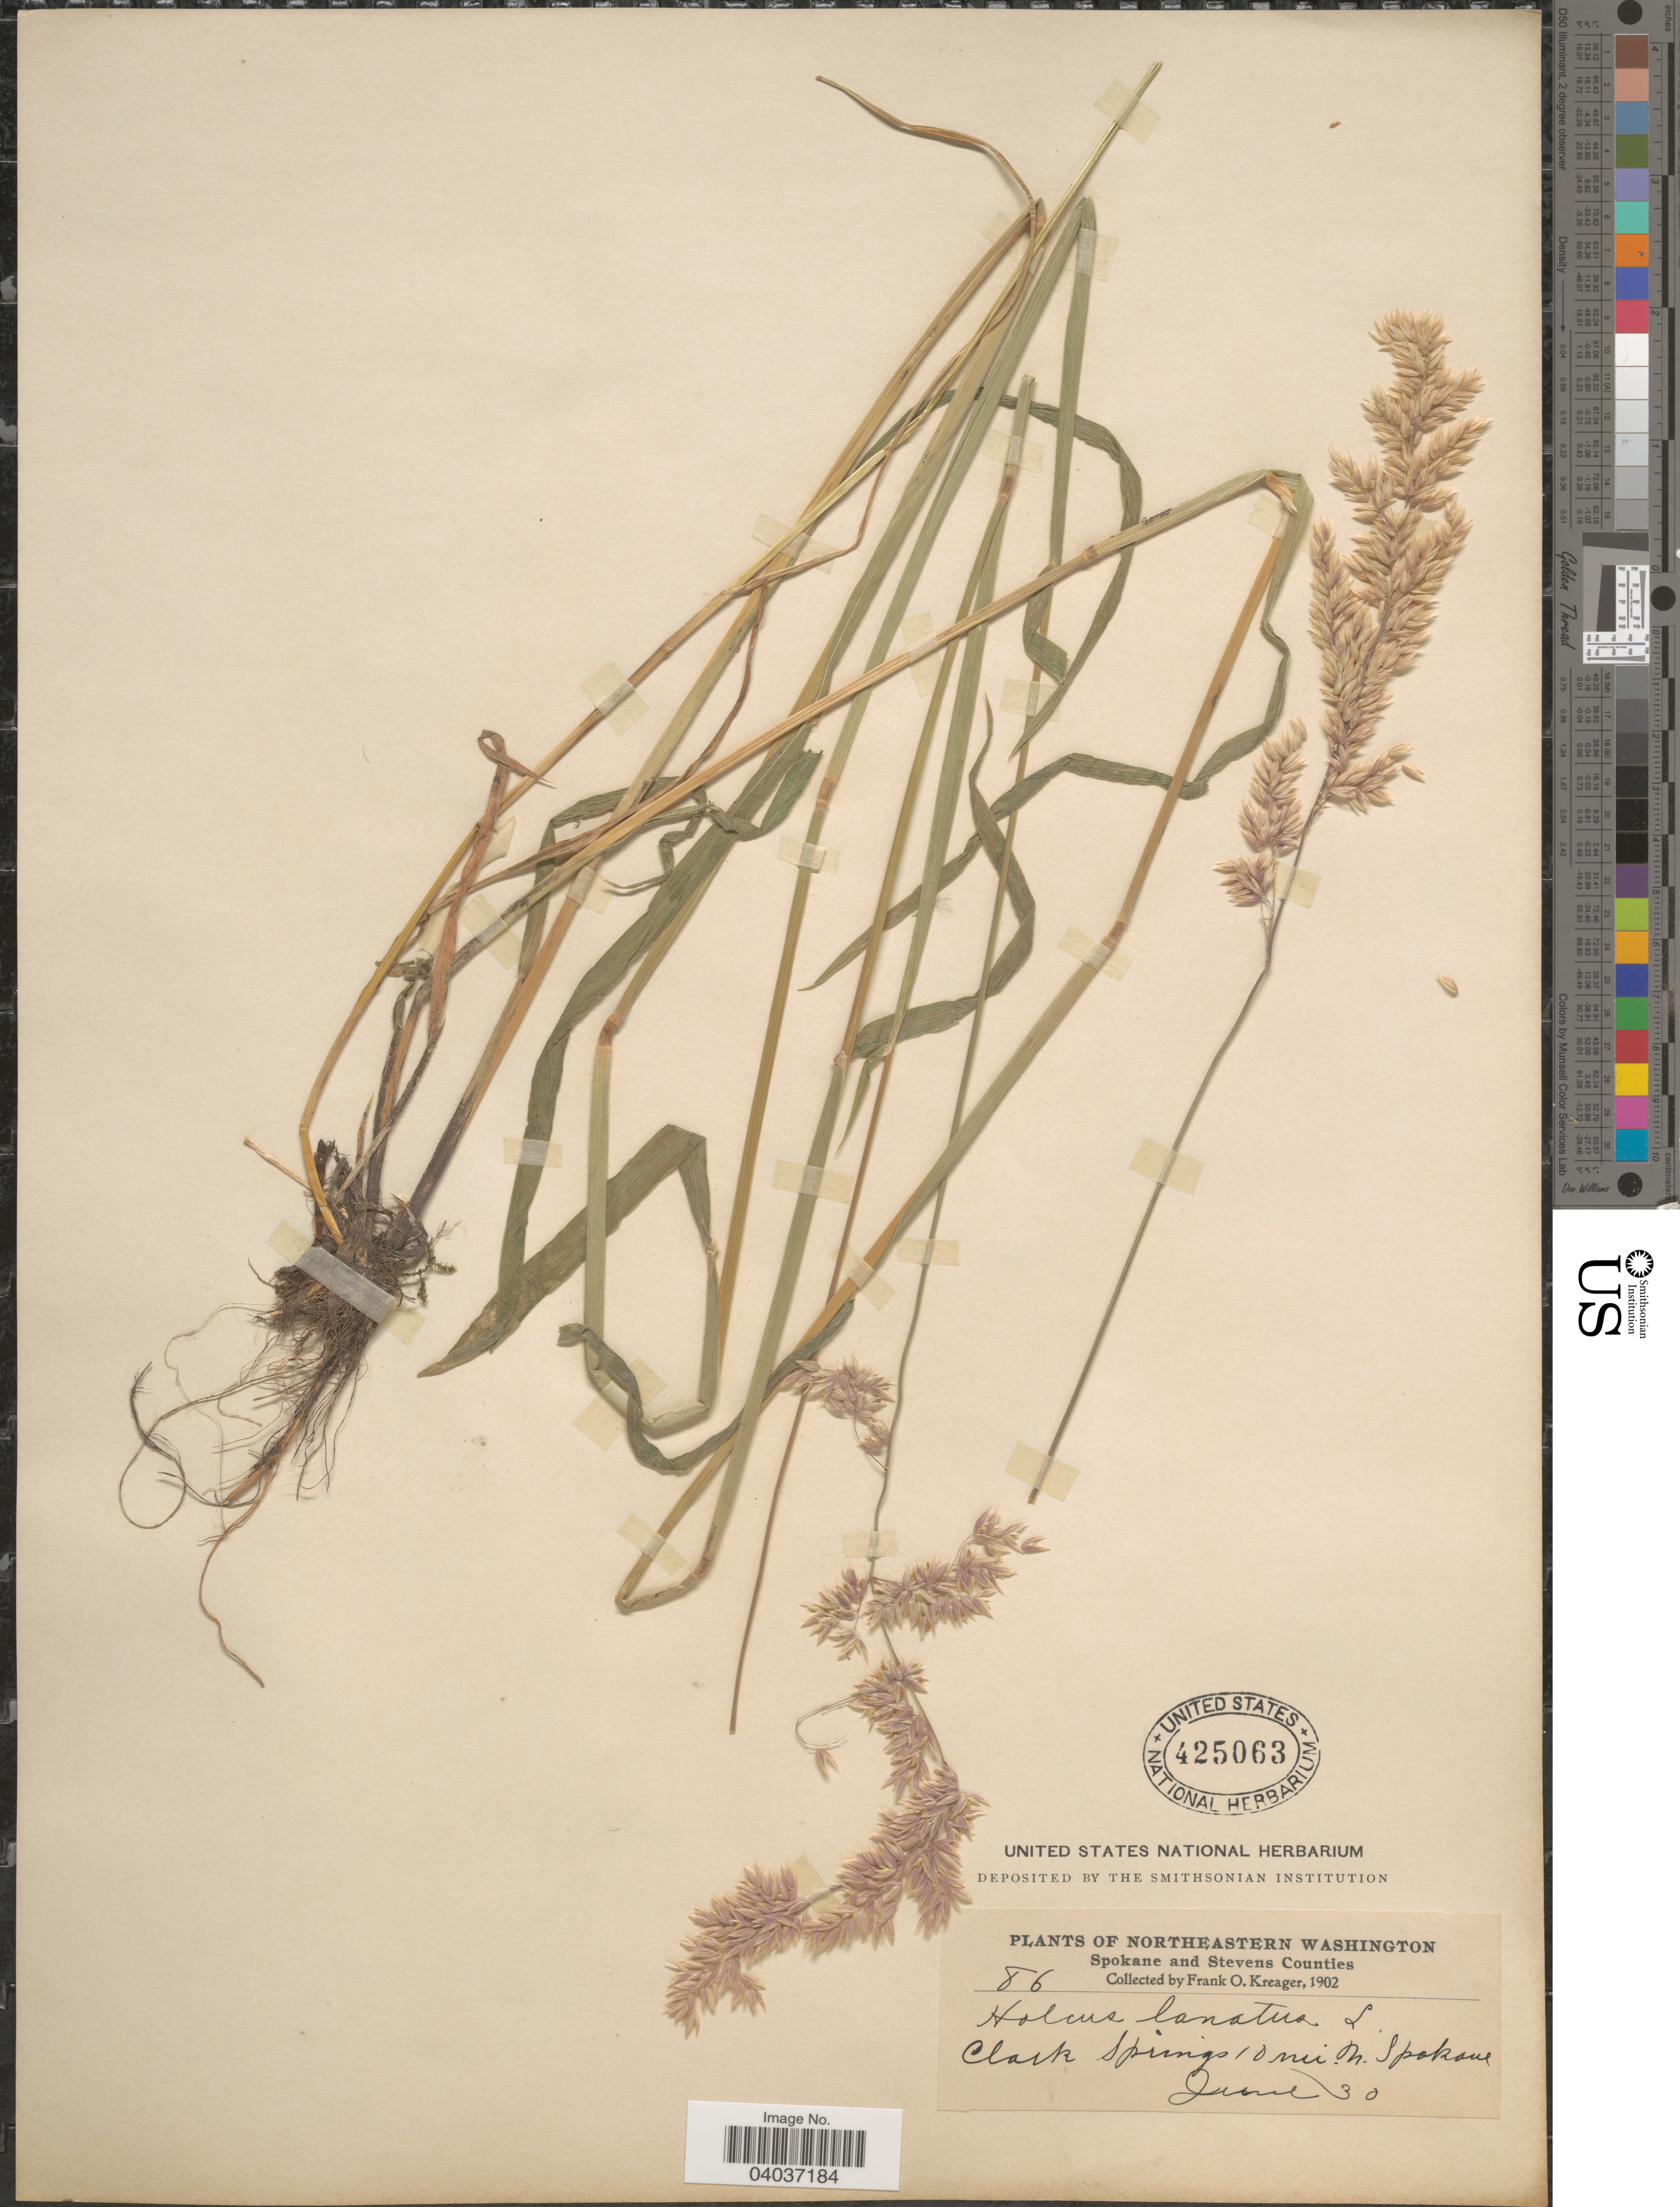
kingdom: Plantae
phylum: Tracheophyta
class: Liliopsida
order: Poales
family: Poaceae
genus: Holcus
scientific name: Holcus lanatus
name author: L.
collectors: F. Kreager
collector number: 86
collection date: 1902-06-30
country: United States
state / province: Washington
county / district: Spokane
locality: Northeastern Washington. Spokane County. Clark Springs 10 mi. N. Spokane.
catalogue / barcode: US 425063